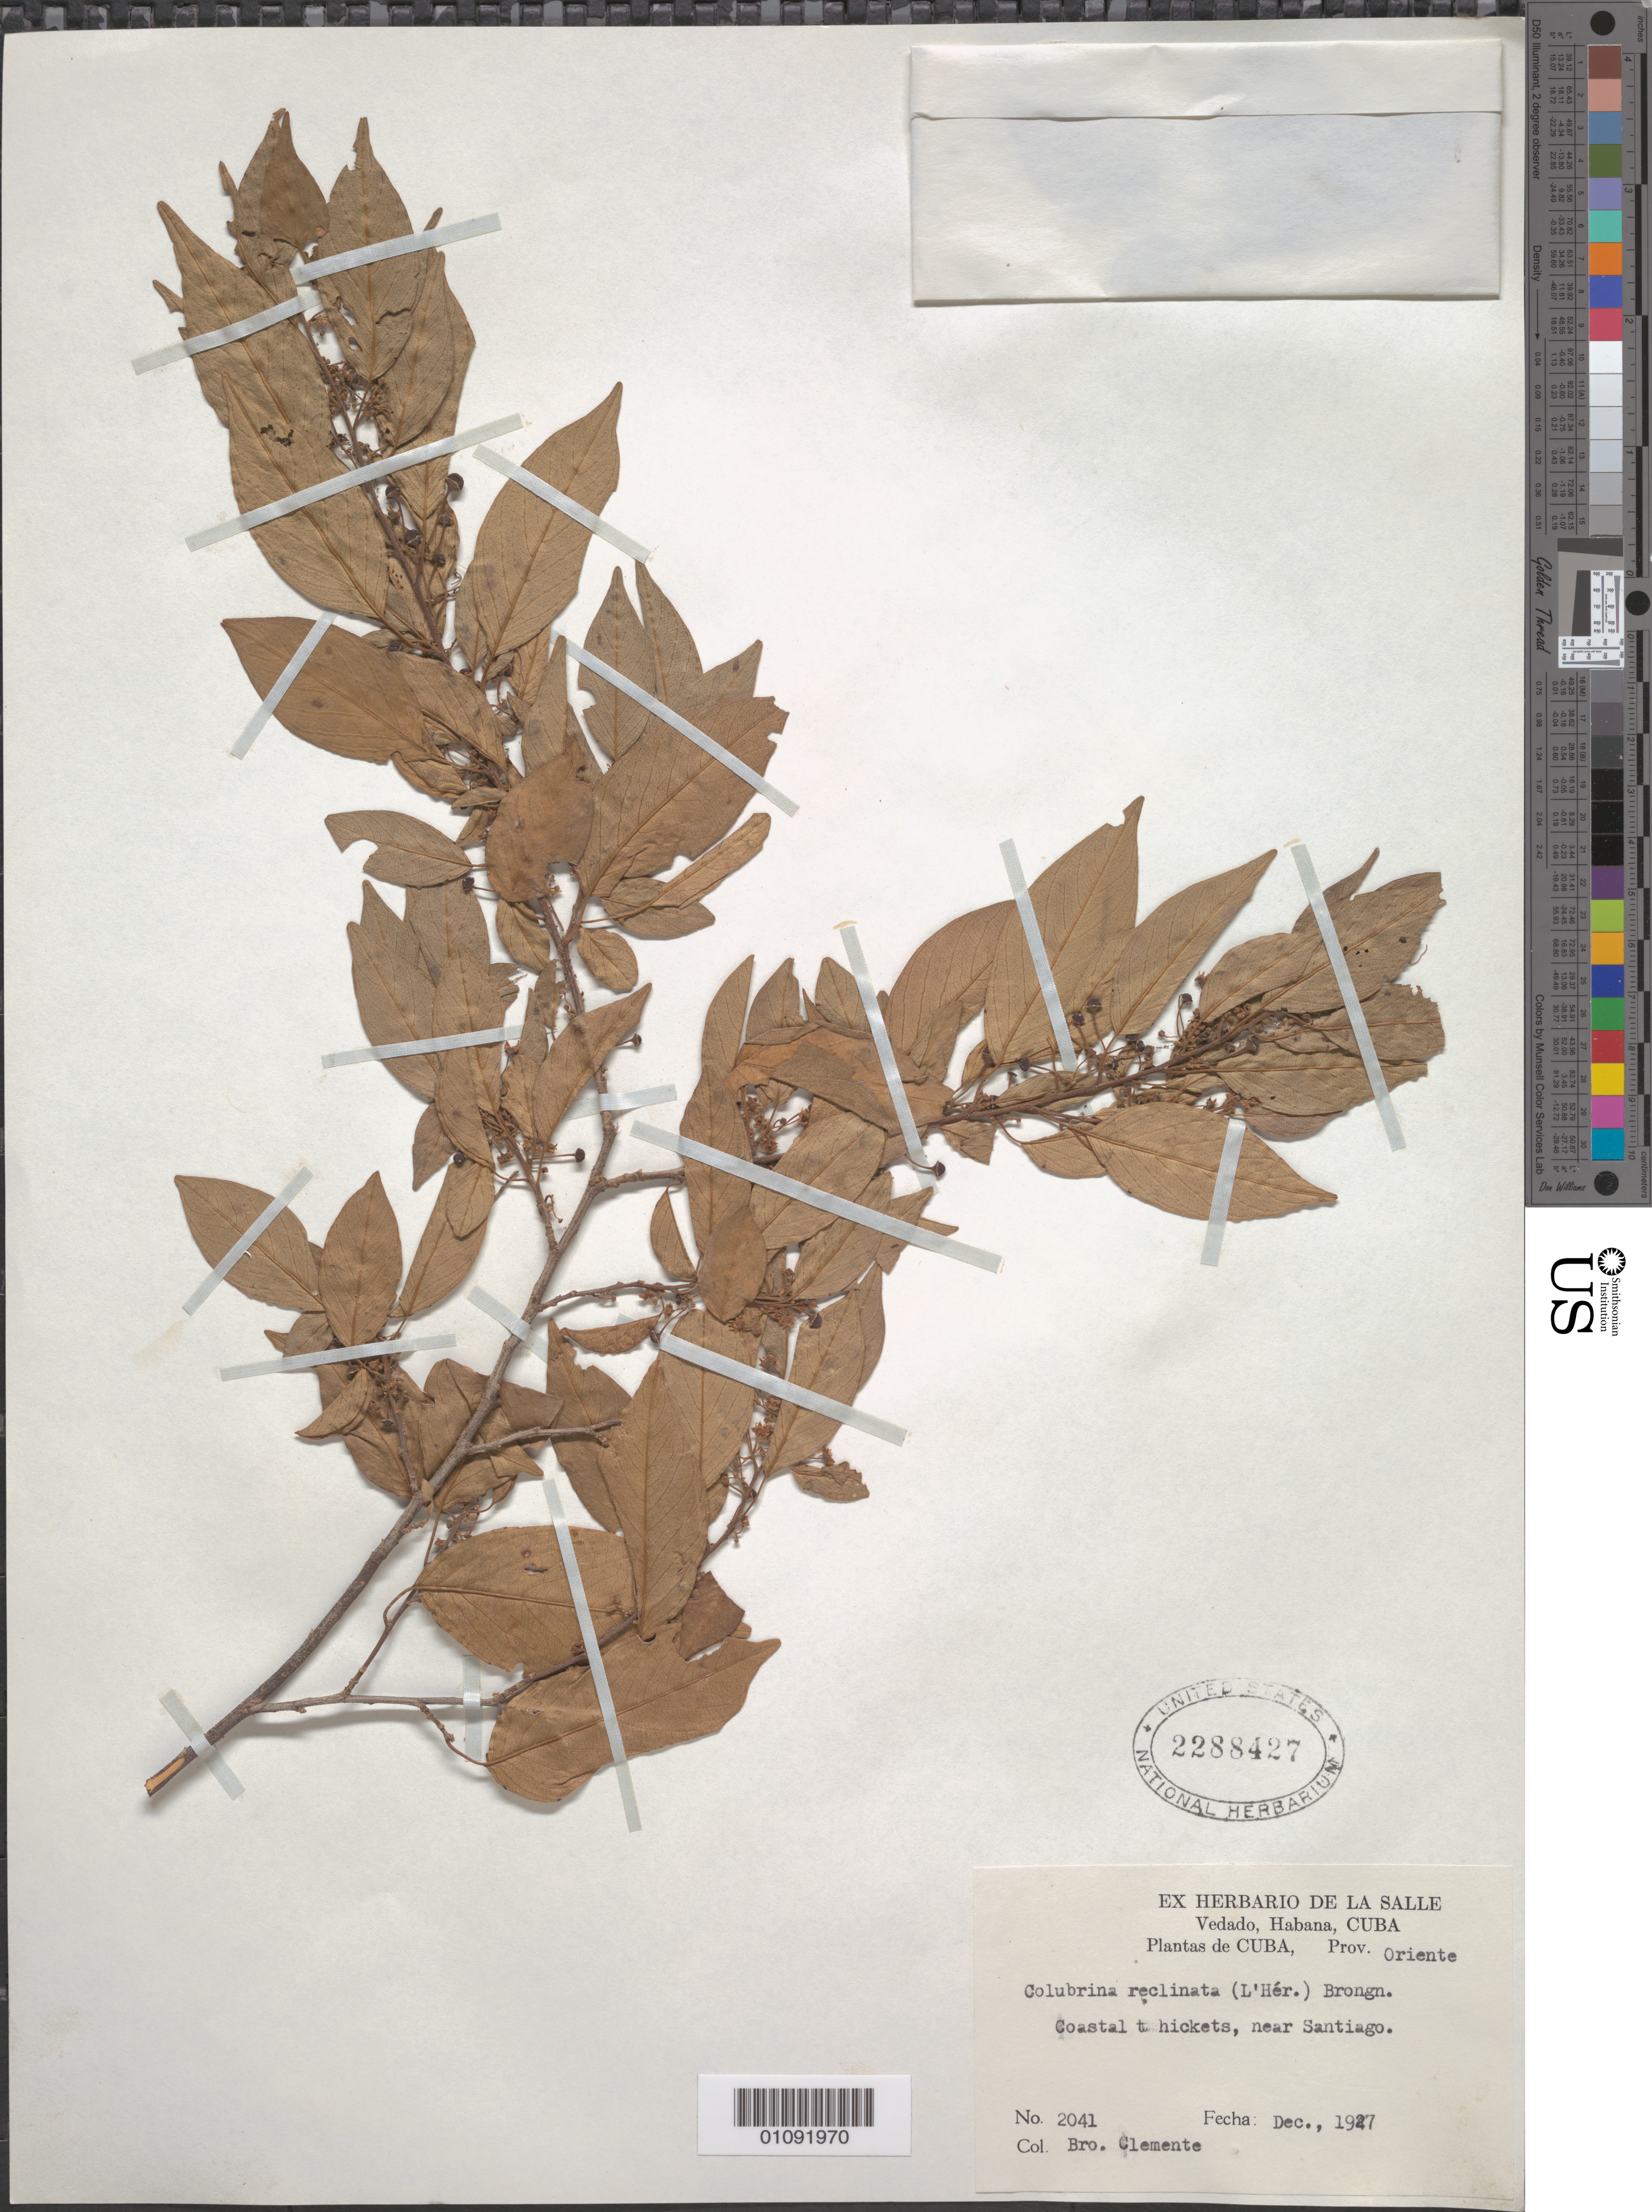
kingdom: Plantae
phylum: Tracheophyta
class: Magnoliopsida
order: Rosales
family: Rhamnaceae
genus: Colubrina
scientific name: Colubrina elliptica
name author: (Sw.) Brizicky & W.L. Stern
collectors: Bro. Clemente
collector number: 2041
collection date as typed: Dec 1927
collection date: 1927-12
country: Cuba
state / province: Santiago de Cuba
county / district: Santiago De Cuba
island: Cuba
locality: near Santiago Prov Oriente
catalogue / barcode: US 2288427